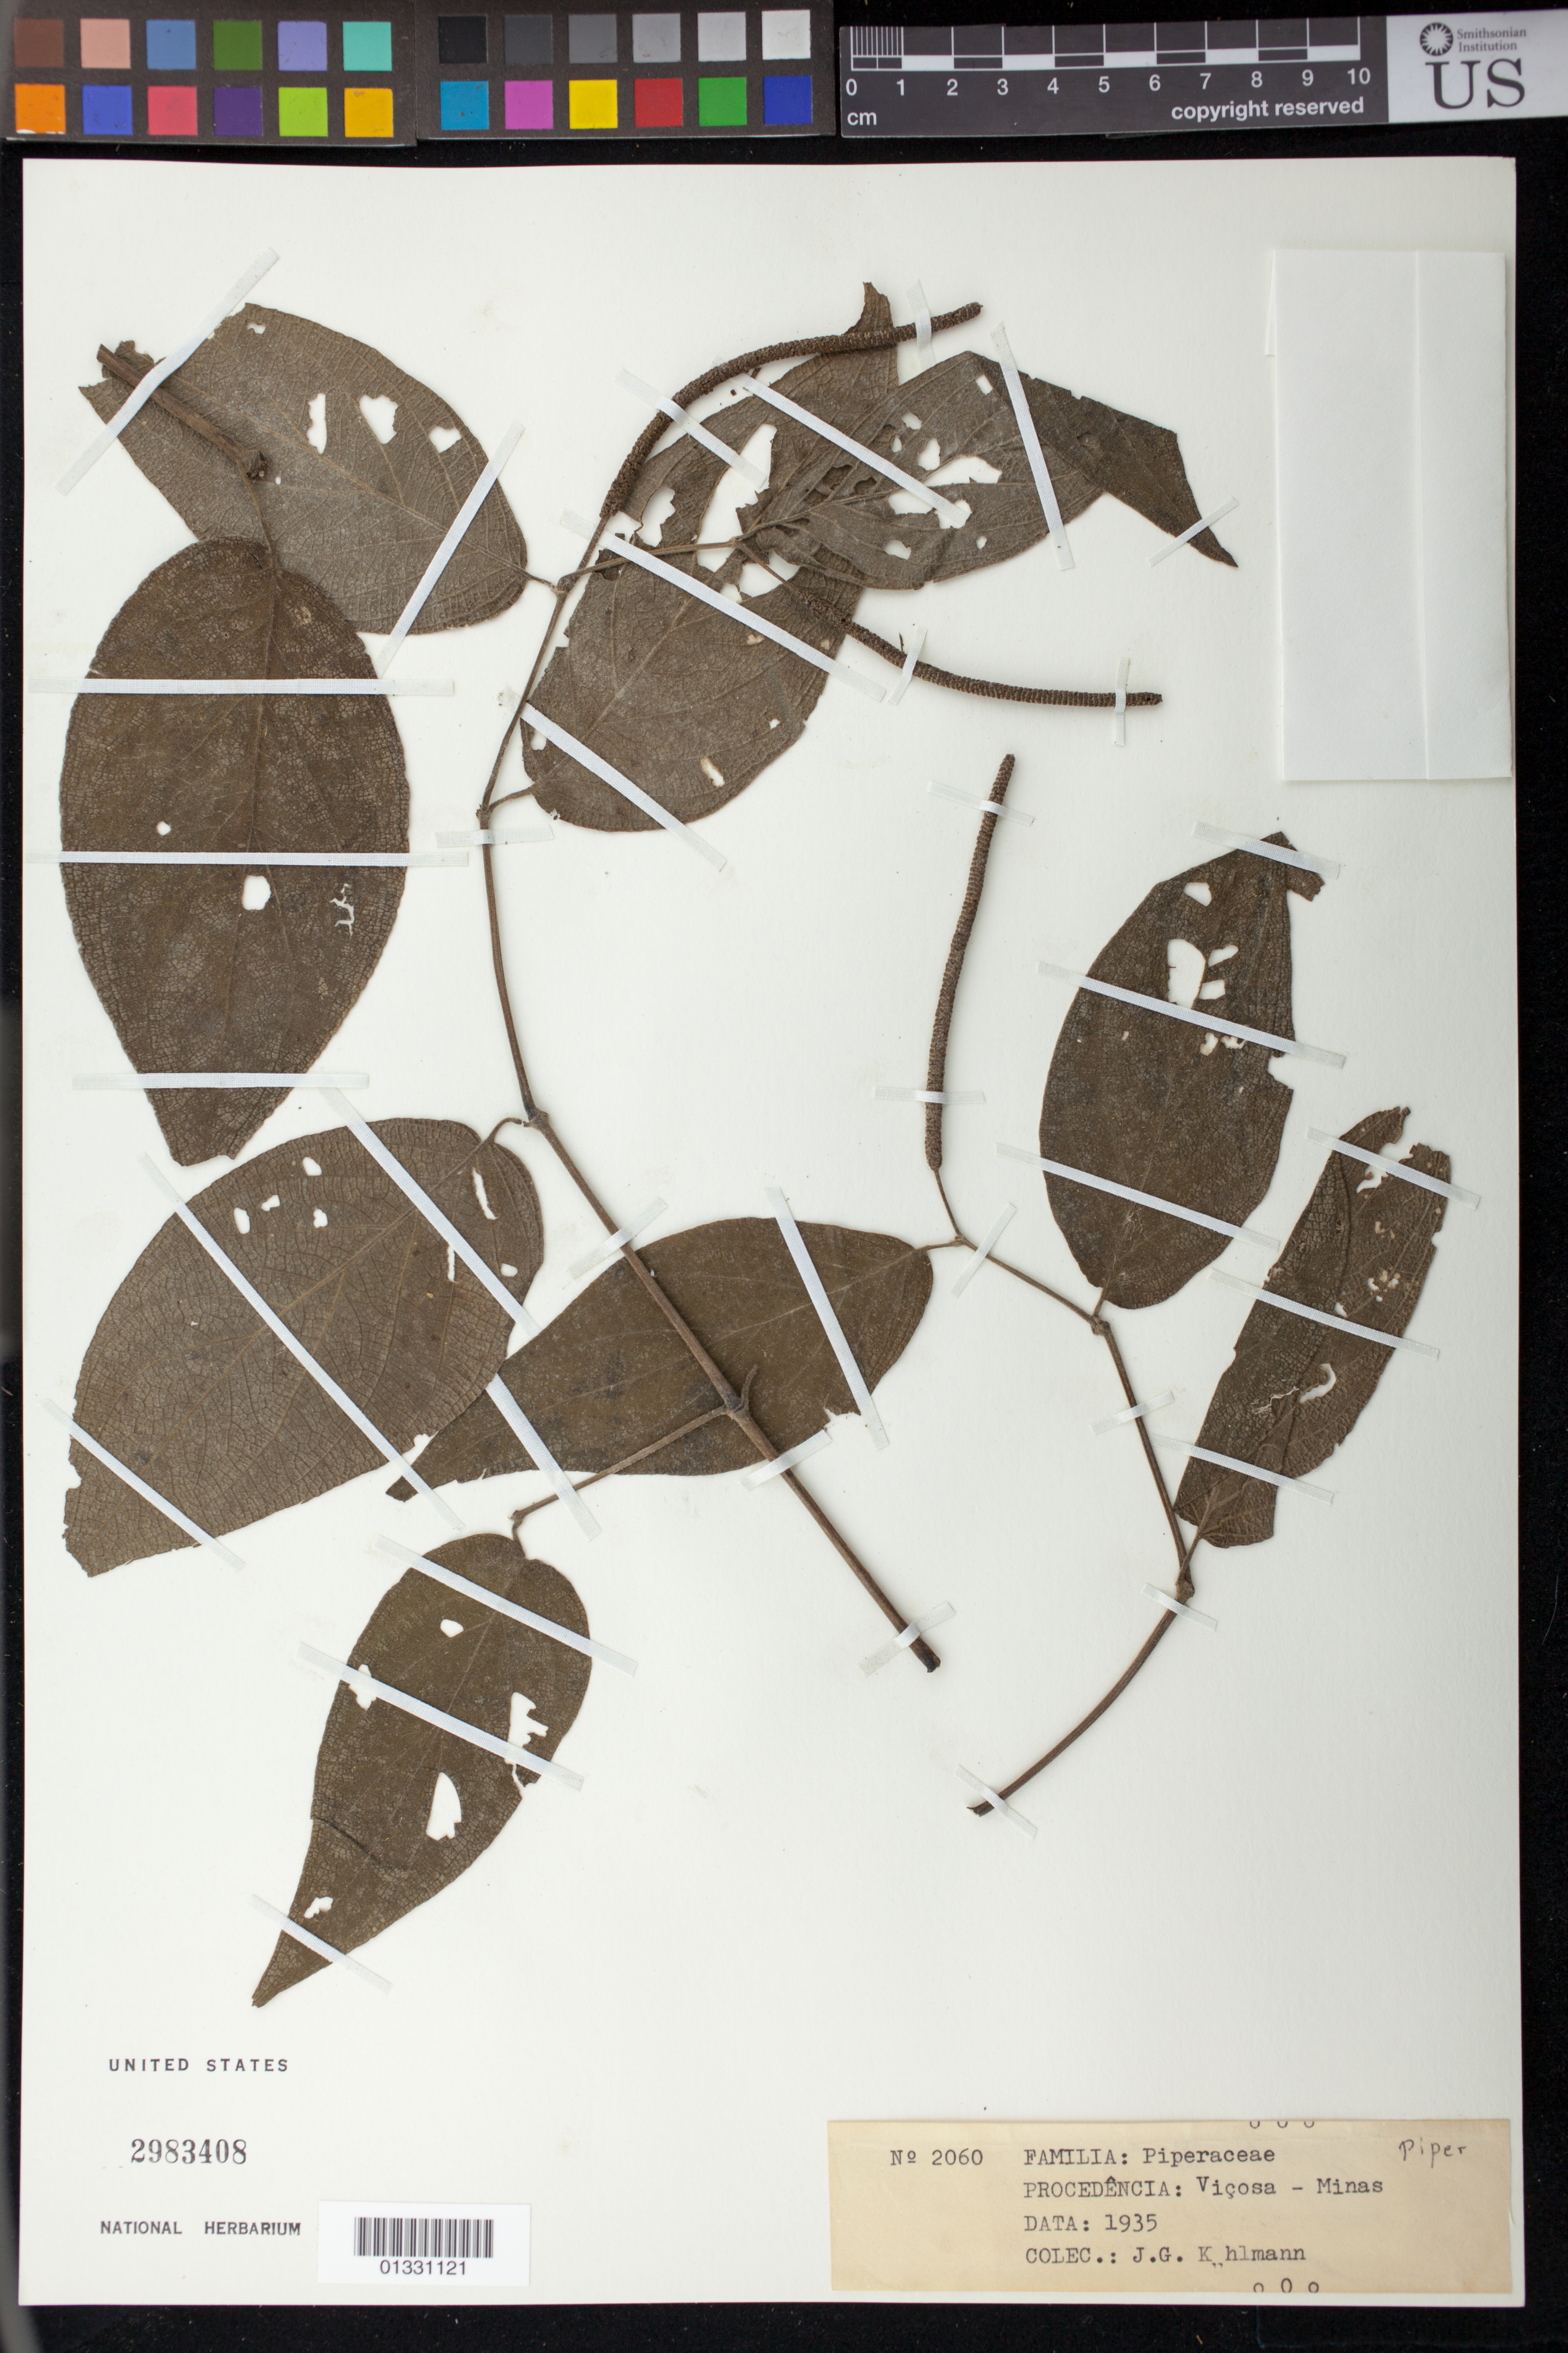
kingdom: Plantae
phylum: Tracheophyta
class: Magnoliopsida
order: Piperales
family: Piperaceae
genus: Piper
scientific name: Piper sp.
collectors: J. G. Kuhlmann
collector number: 2060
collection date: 1905-04-18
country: Brazil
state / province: Minas Gerais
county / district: Viçosa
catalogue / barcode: US 2983408